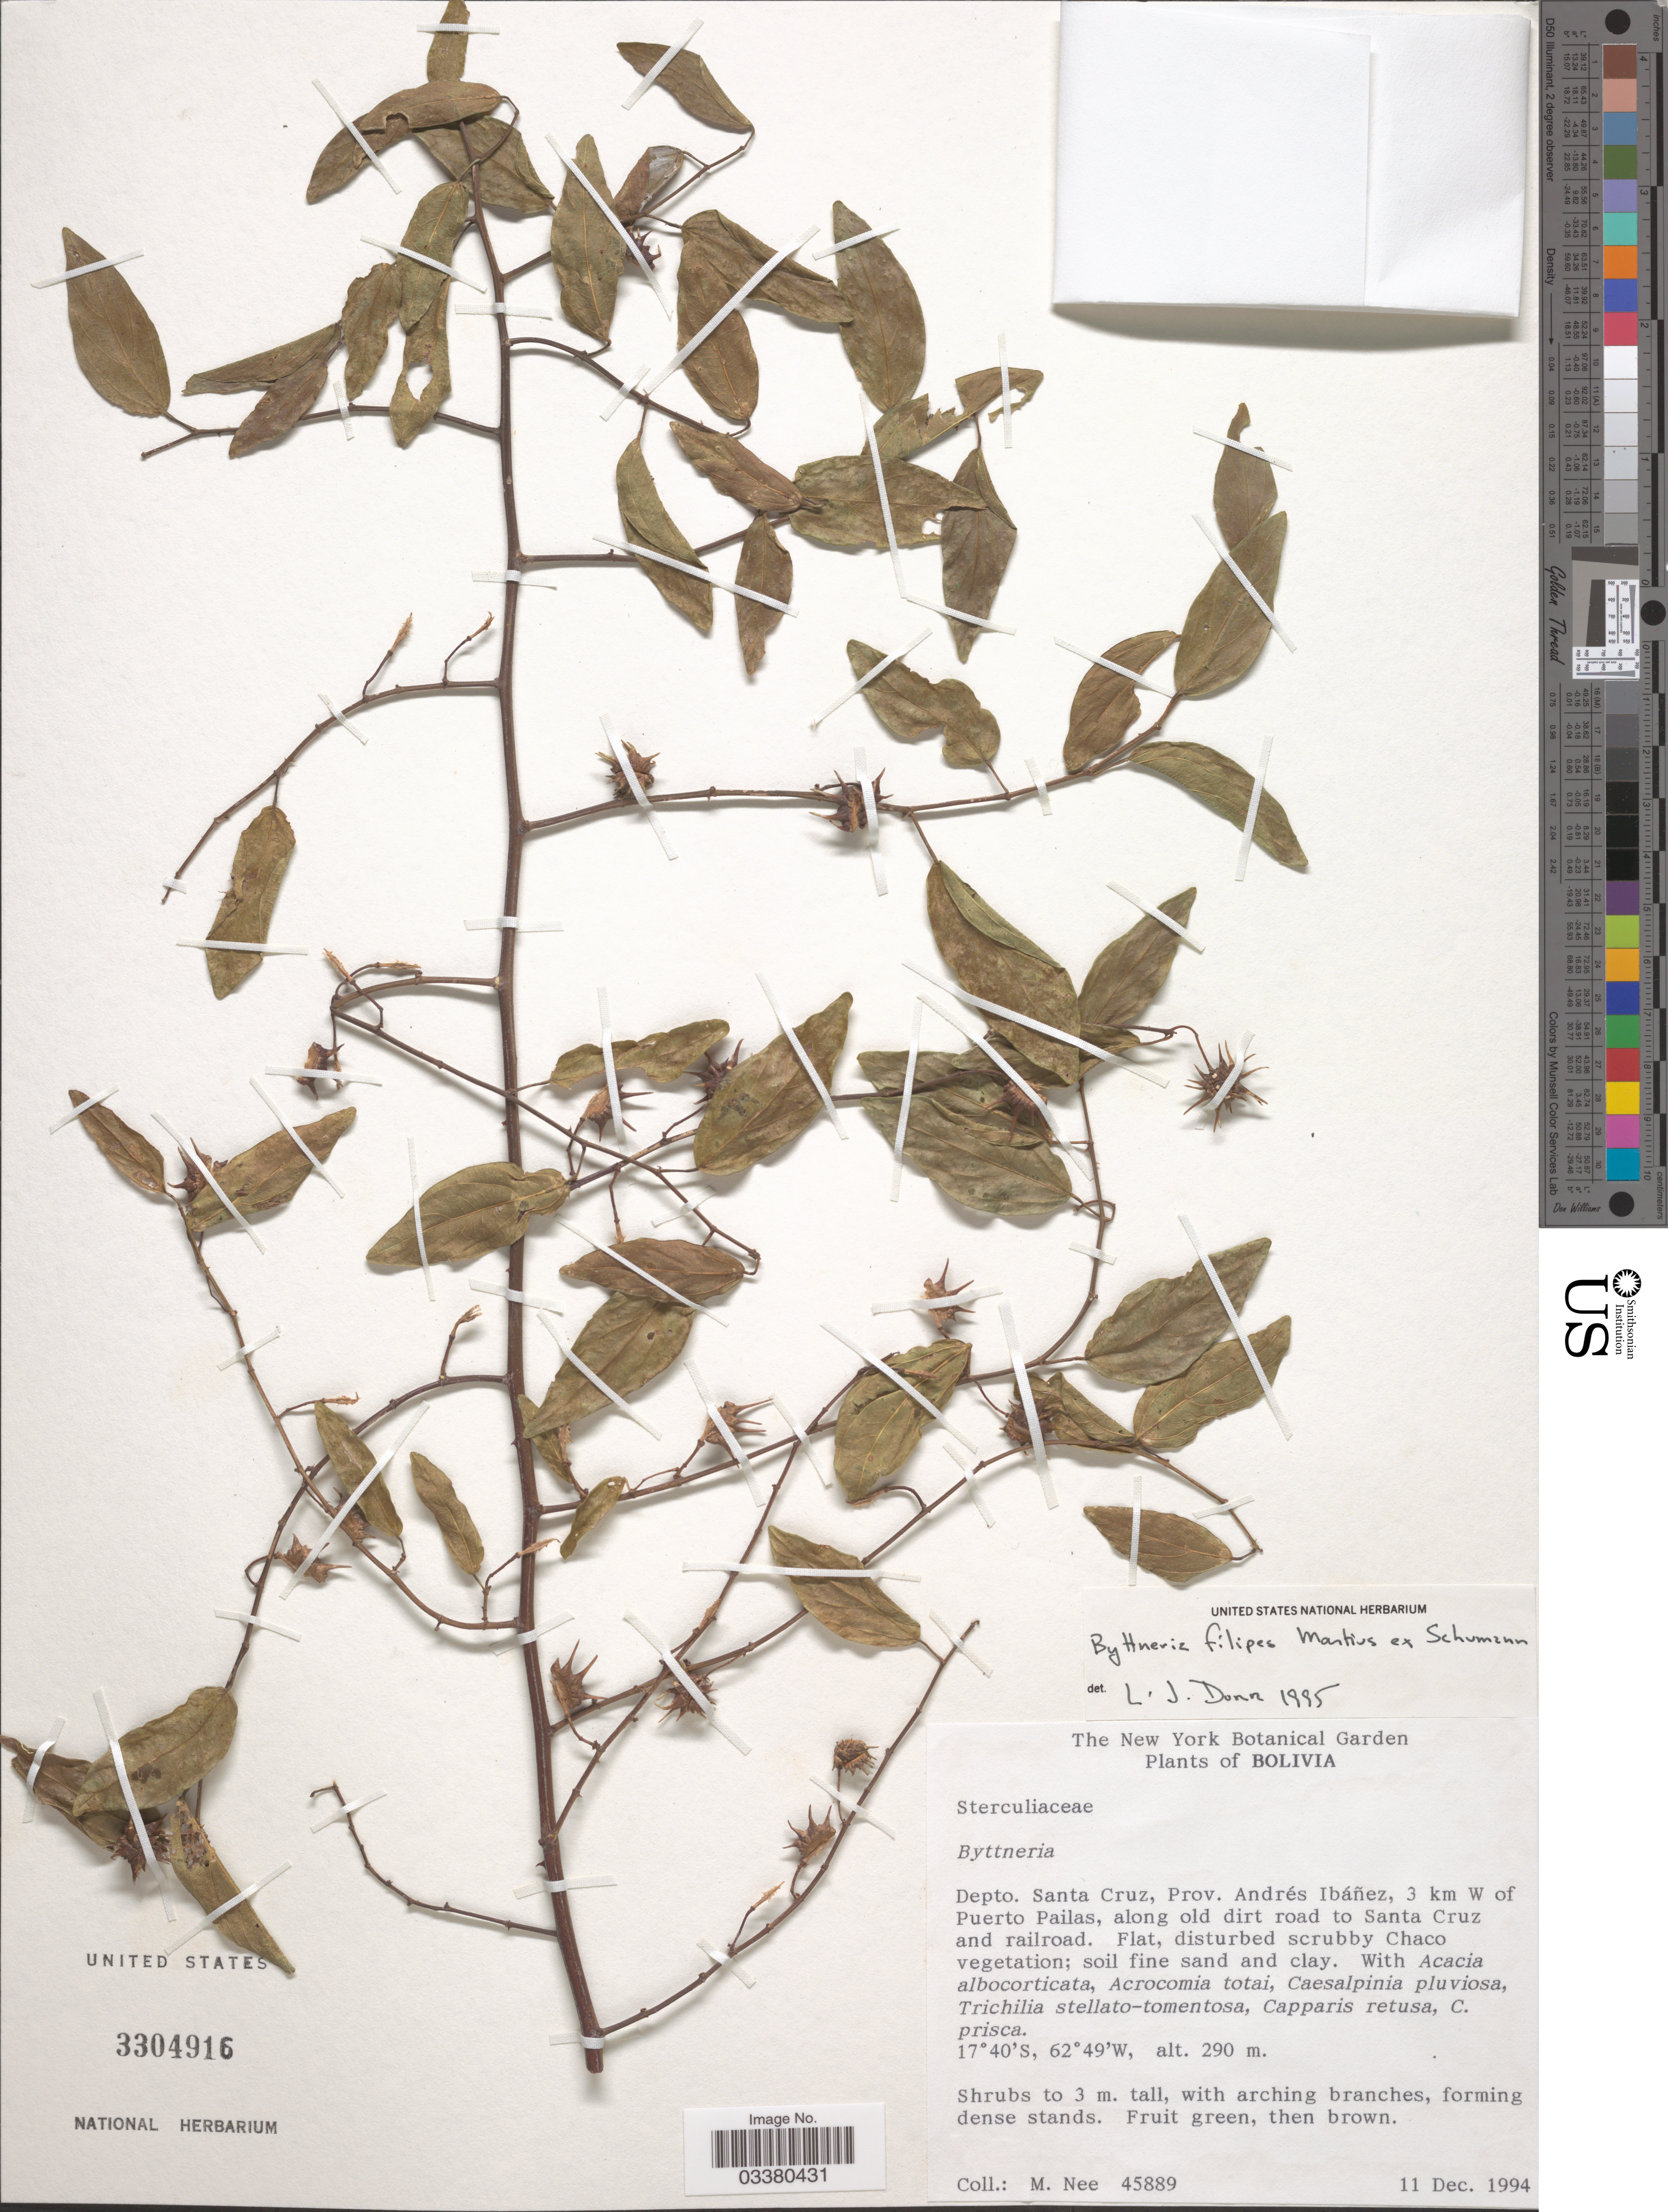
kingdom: Plantae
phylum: Tracheophyta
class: Magnoliopsida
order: Malvales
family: Malvaceae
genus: Byttneria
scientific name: Byttneria filipes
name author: C. Mart. ex K. Schum.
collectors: M. Nee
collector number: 45889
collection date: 1994-12-11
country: Bolivia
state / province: Santa Cruz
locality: Depto. Santa Cruz, Prov. Andrés Ibáñez, 3 km W of Puerto Pailas, along old dirt road to Santa Cruz and railroad. Flat, disturbed scrubby Chaco vegetation.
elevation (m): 290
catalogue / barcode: US 3304916